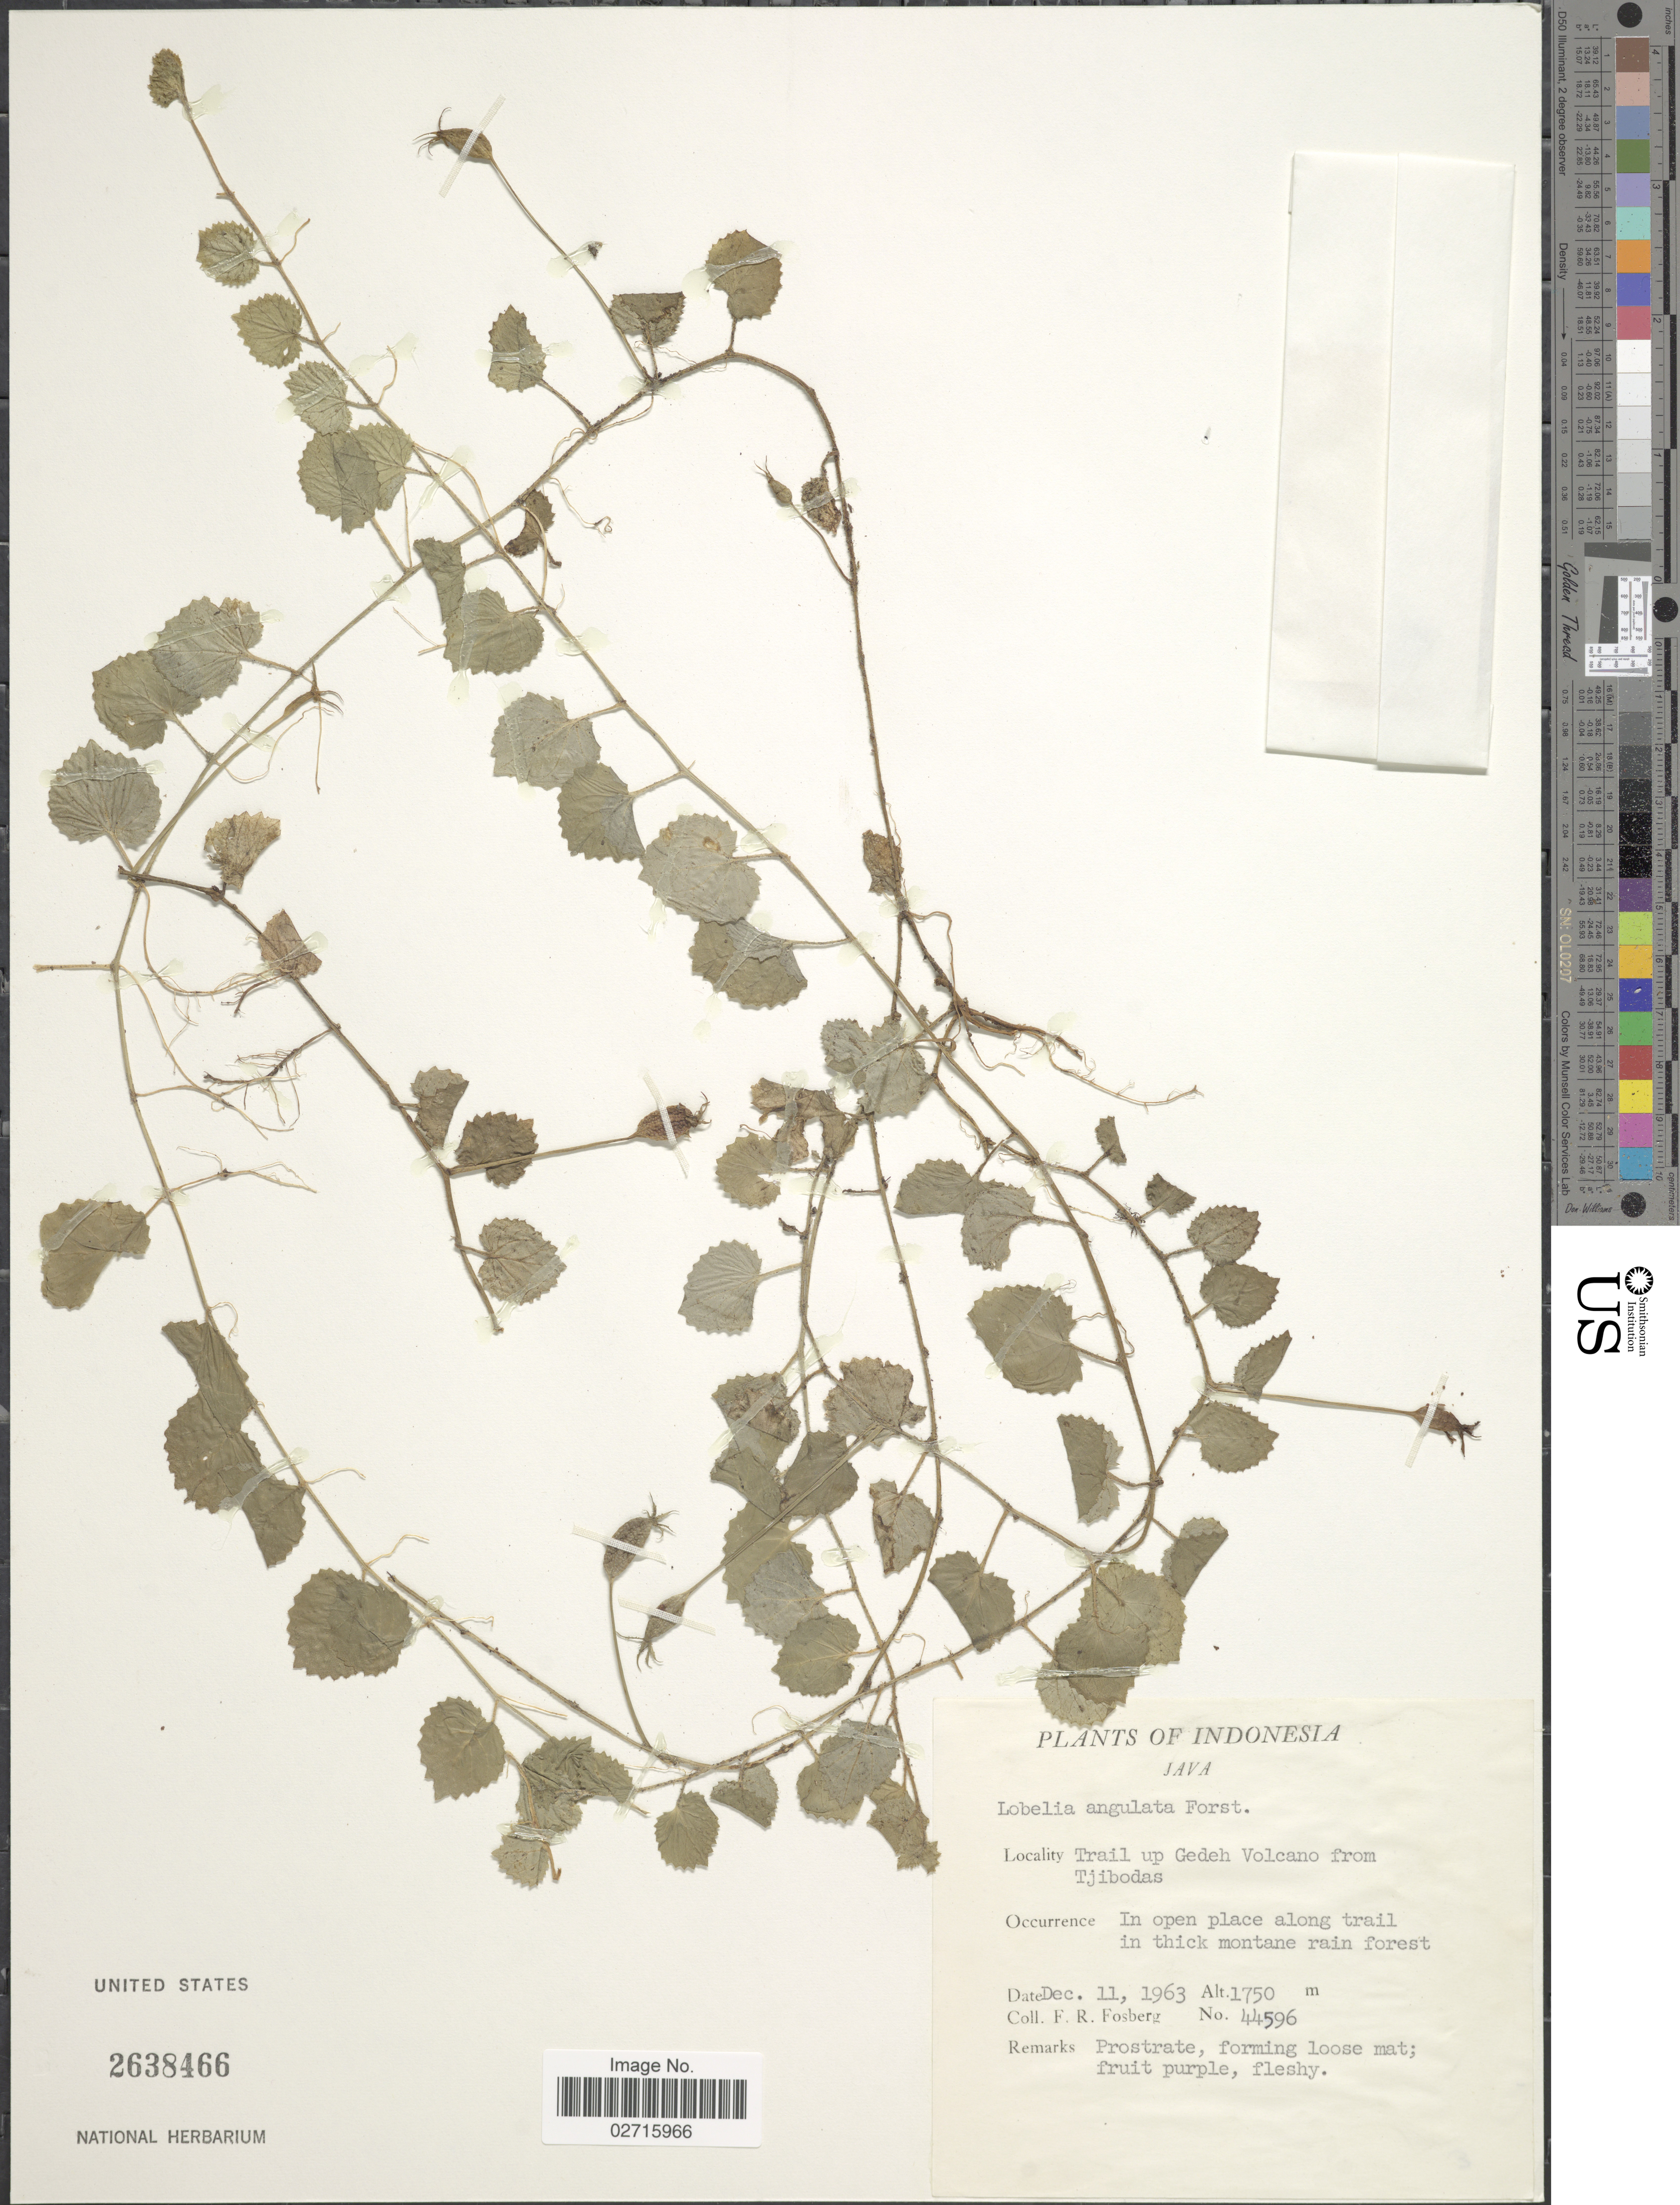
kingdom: Plantae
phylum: Tracheophyta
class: Magnoliopsida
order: Asterales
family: Campanulaceae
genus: Lobelia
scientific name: Lobelia angulata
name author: G. Forst.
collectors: F. R. Fosberg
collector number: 44596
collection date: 1963-12-11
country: Indonesia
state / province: Java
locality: Trail up Gedeh Volcano from Tjibodas, in open place along trail.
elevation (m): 1750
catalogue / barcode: US 2638466